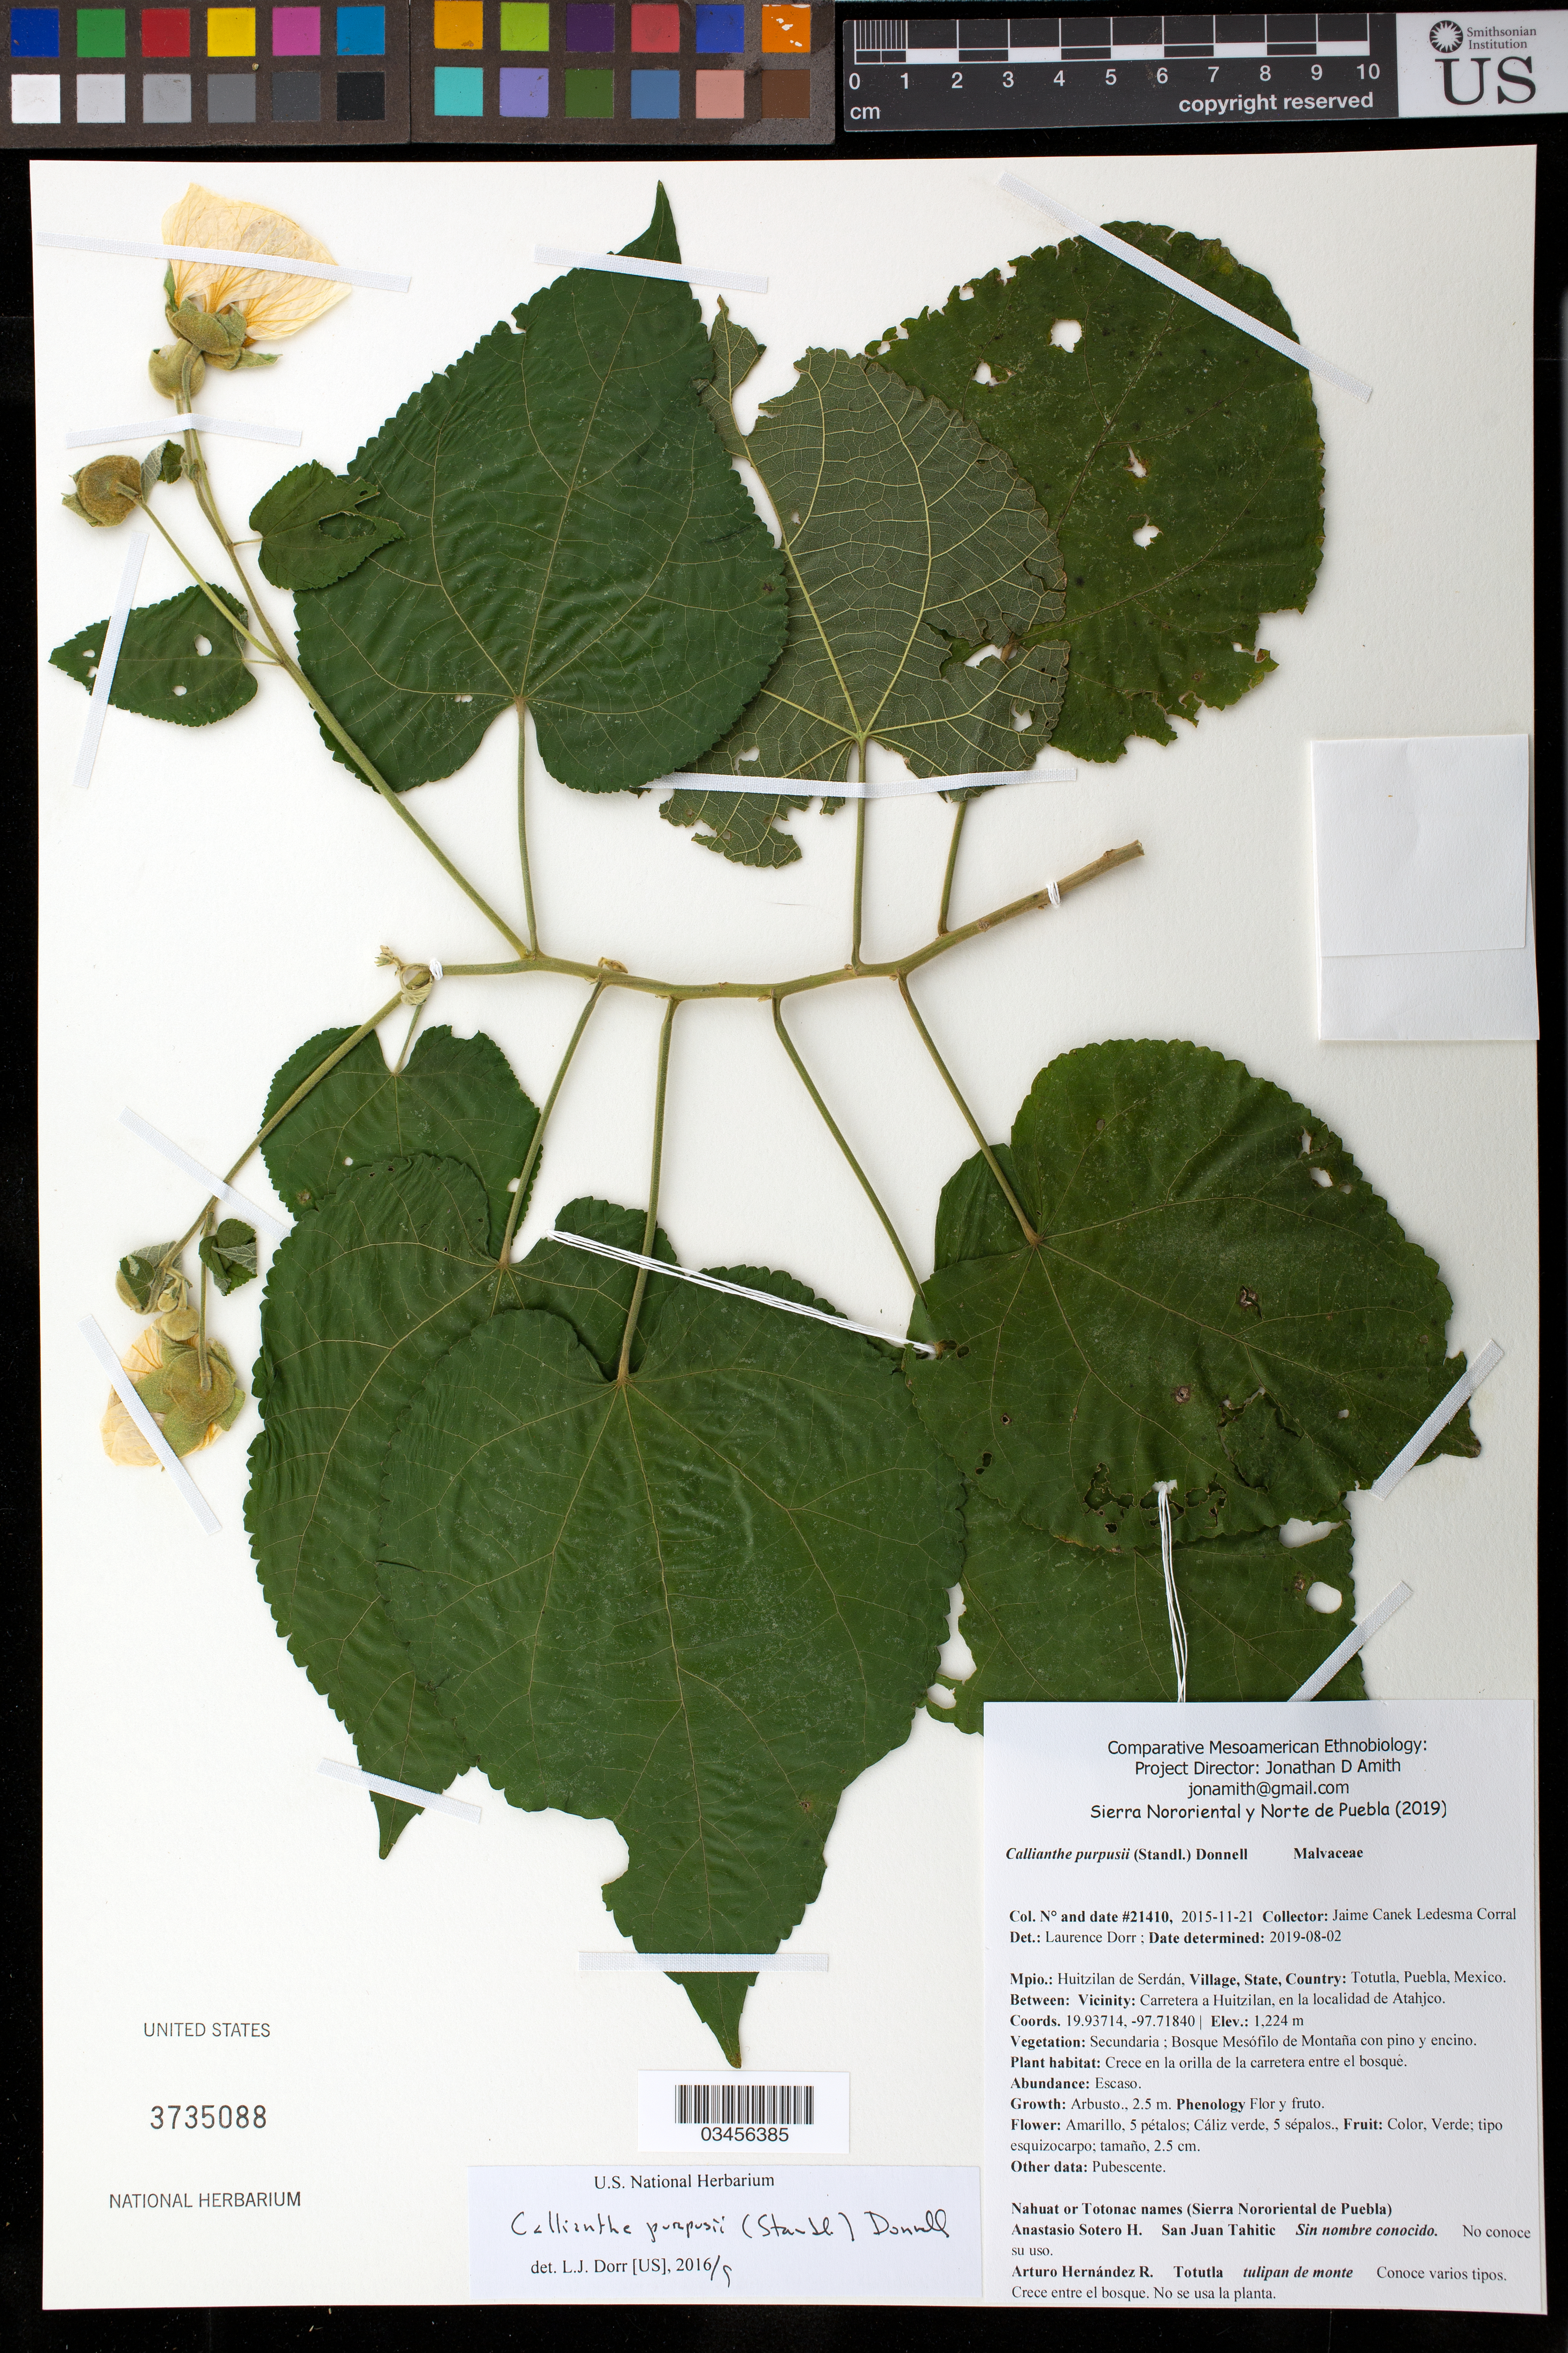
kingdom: Plantae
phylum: Tracheophyta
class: Magnoliopsida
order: Malvales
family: Malvaceae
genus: Abutilon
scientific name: Abutilon purpusii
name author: Standl.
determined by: Coombes, Allen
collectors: Canek Ledesma C.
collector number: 21410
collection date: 2015-11-21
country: México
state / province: Puebla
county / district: Huitzilan de Serdán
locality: PUEBLO: Totutla; LOCALIDAD EXACTA: Carretera a Huitzilan, en la localidad de Atahjco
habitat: Bosque mesófilo de montaña con pino y encino | Crece en la orilla de la carretera entre el bosque.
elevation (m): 1224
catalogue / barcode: US 3735088